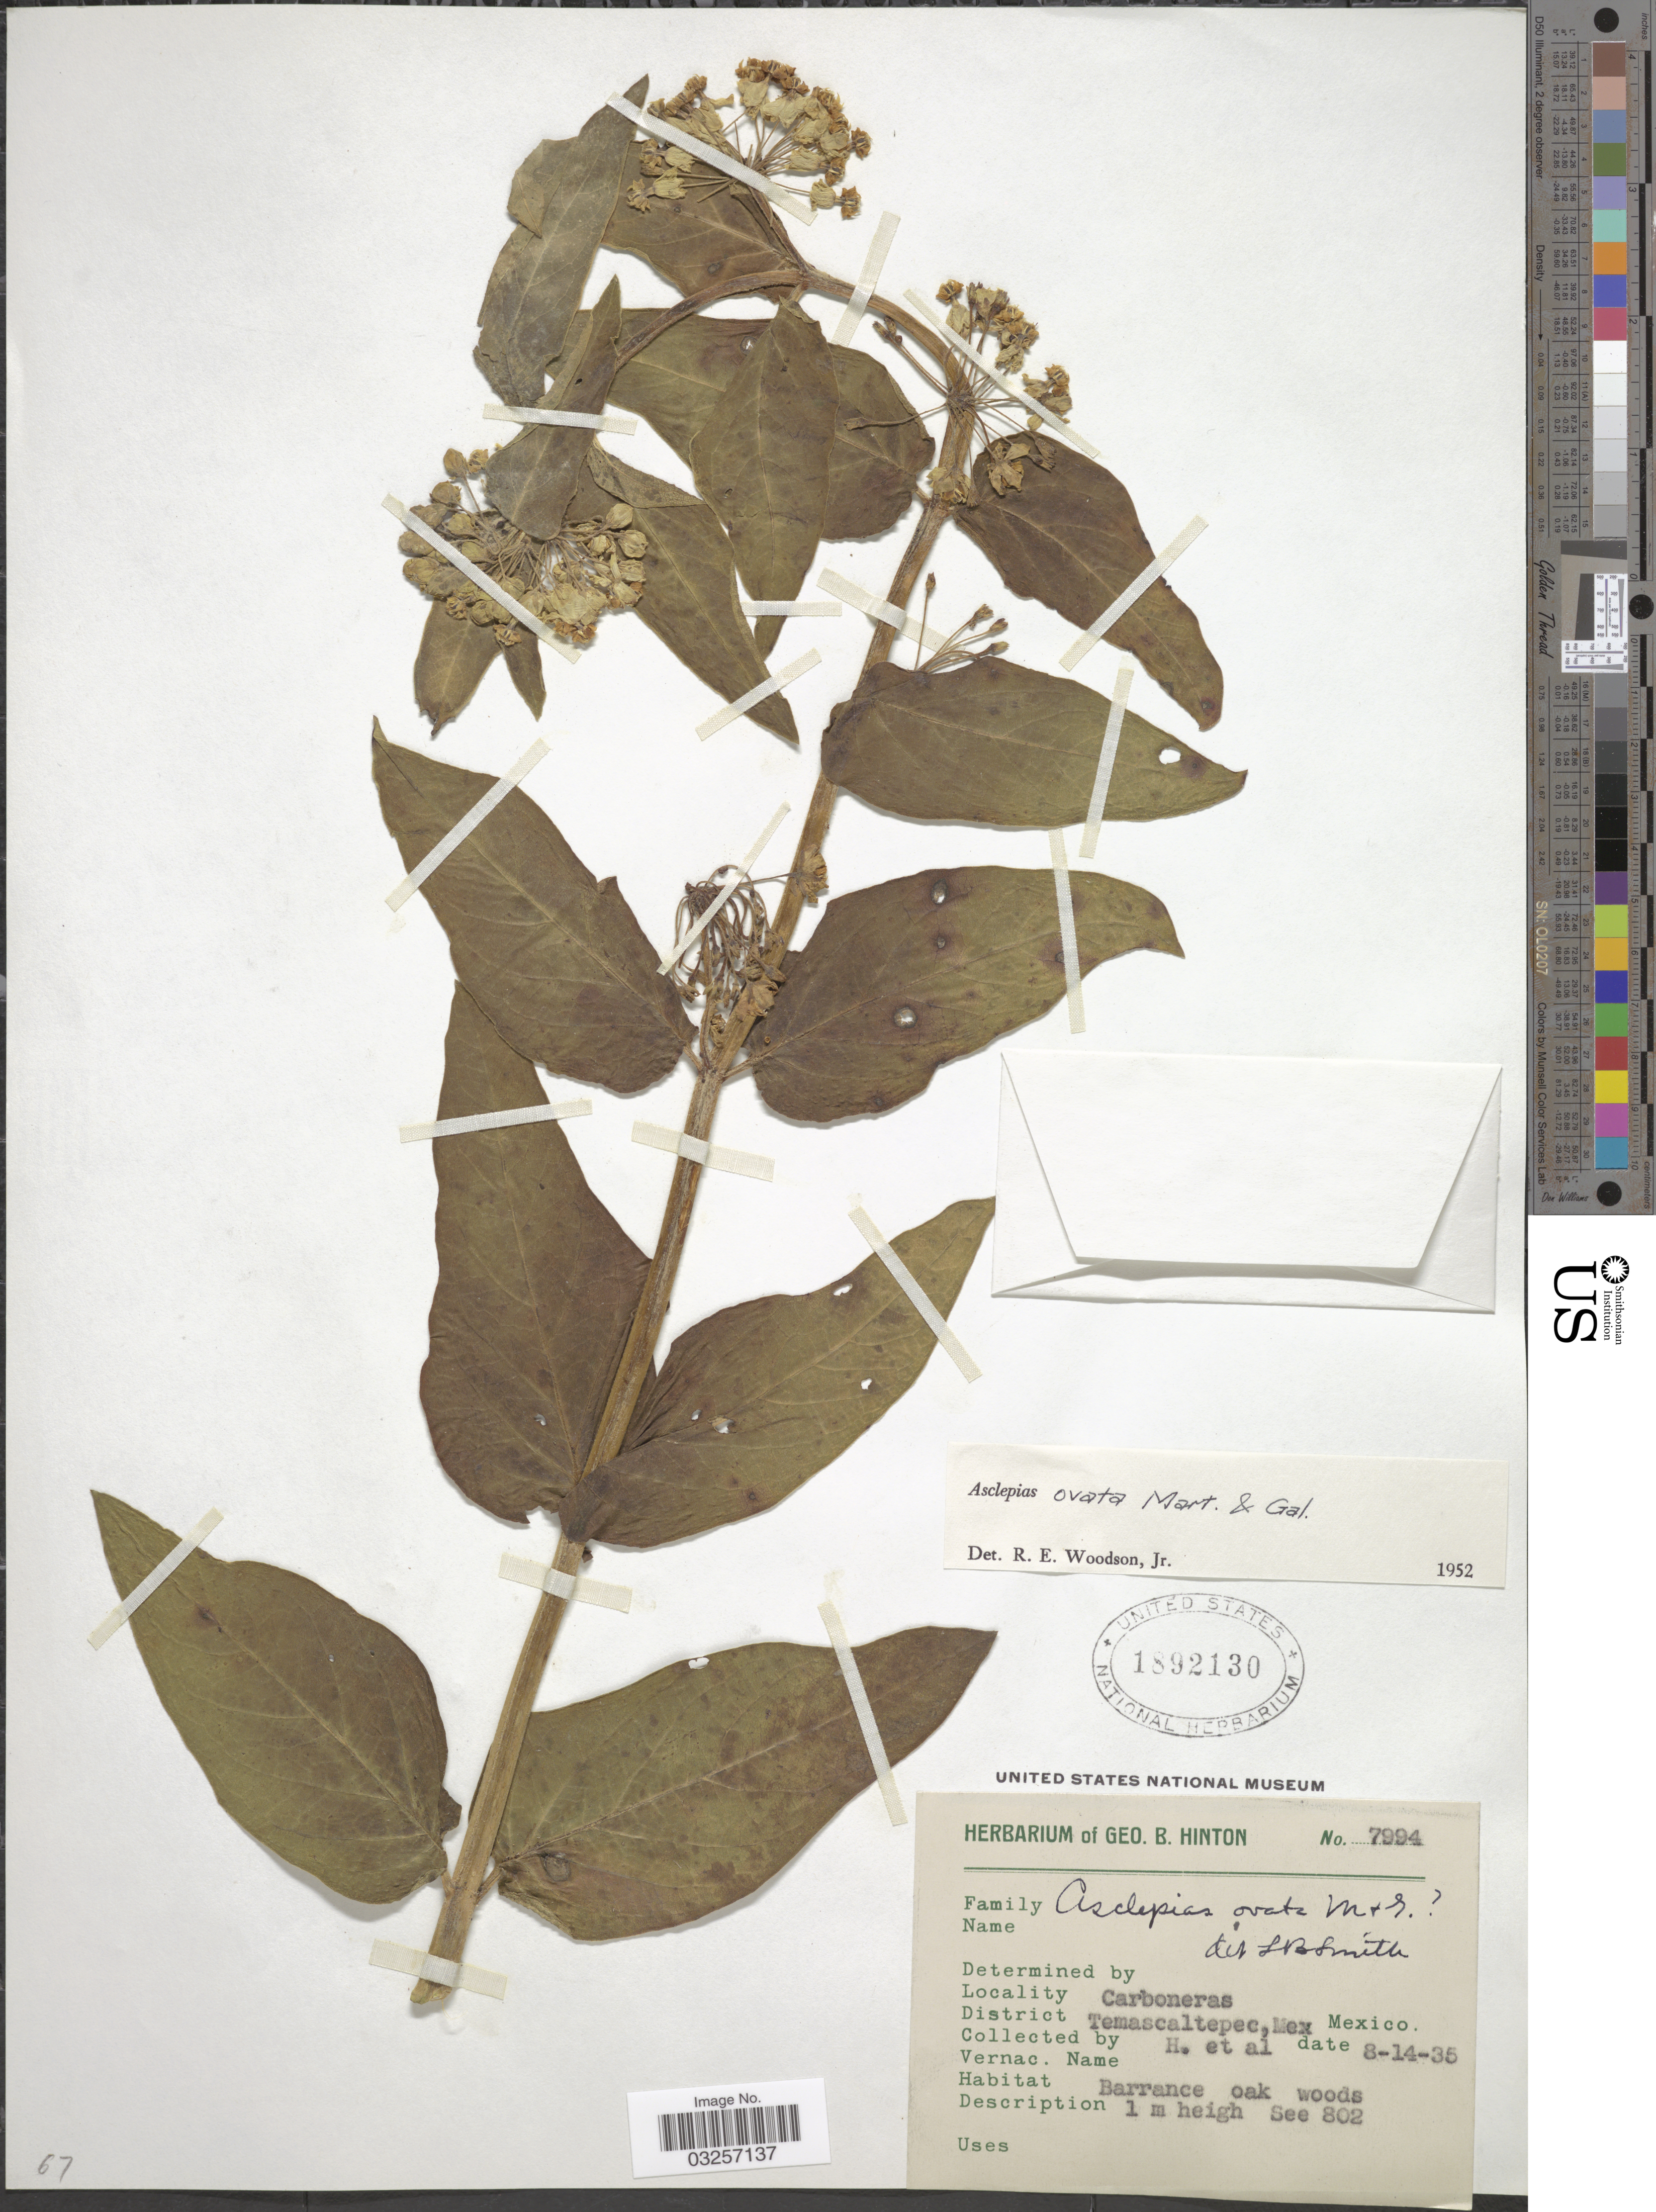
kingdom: Plantae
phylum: Tracheophyta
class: Magnoliopsida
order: Gentianales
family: Apocynaceae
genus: Asclepias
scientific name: Asclepias ovata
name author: M. Martens & Galeotti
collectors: G. B. Hinton & et al.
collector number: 7994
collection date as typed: Transcribed d/m/y: 14/8/35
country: Mexico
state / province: México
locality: Carboneras, District Temascaltepec.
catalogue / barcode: US 1892130